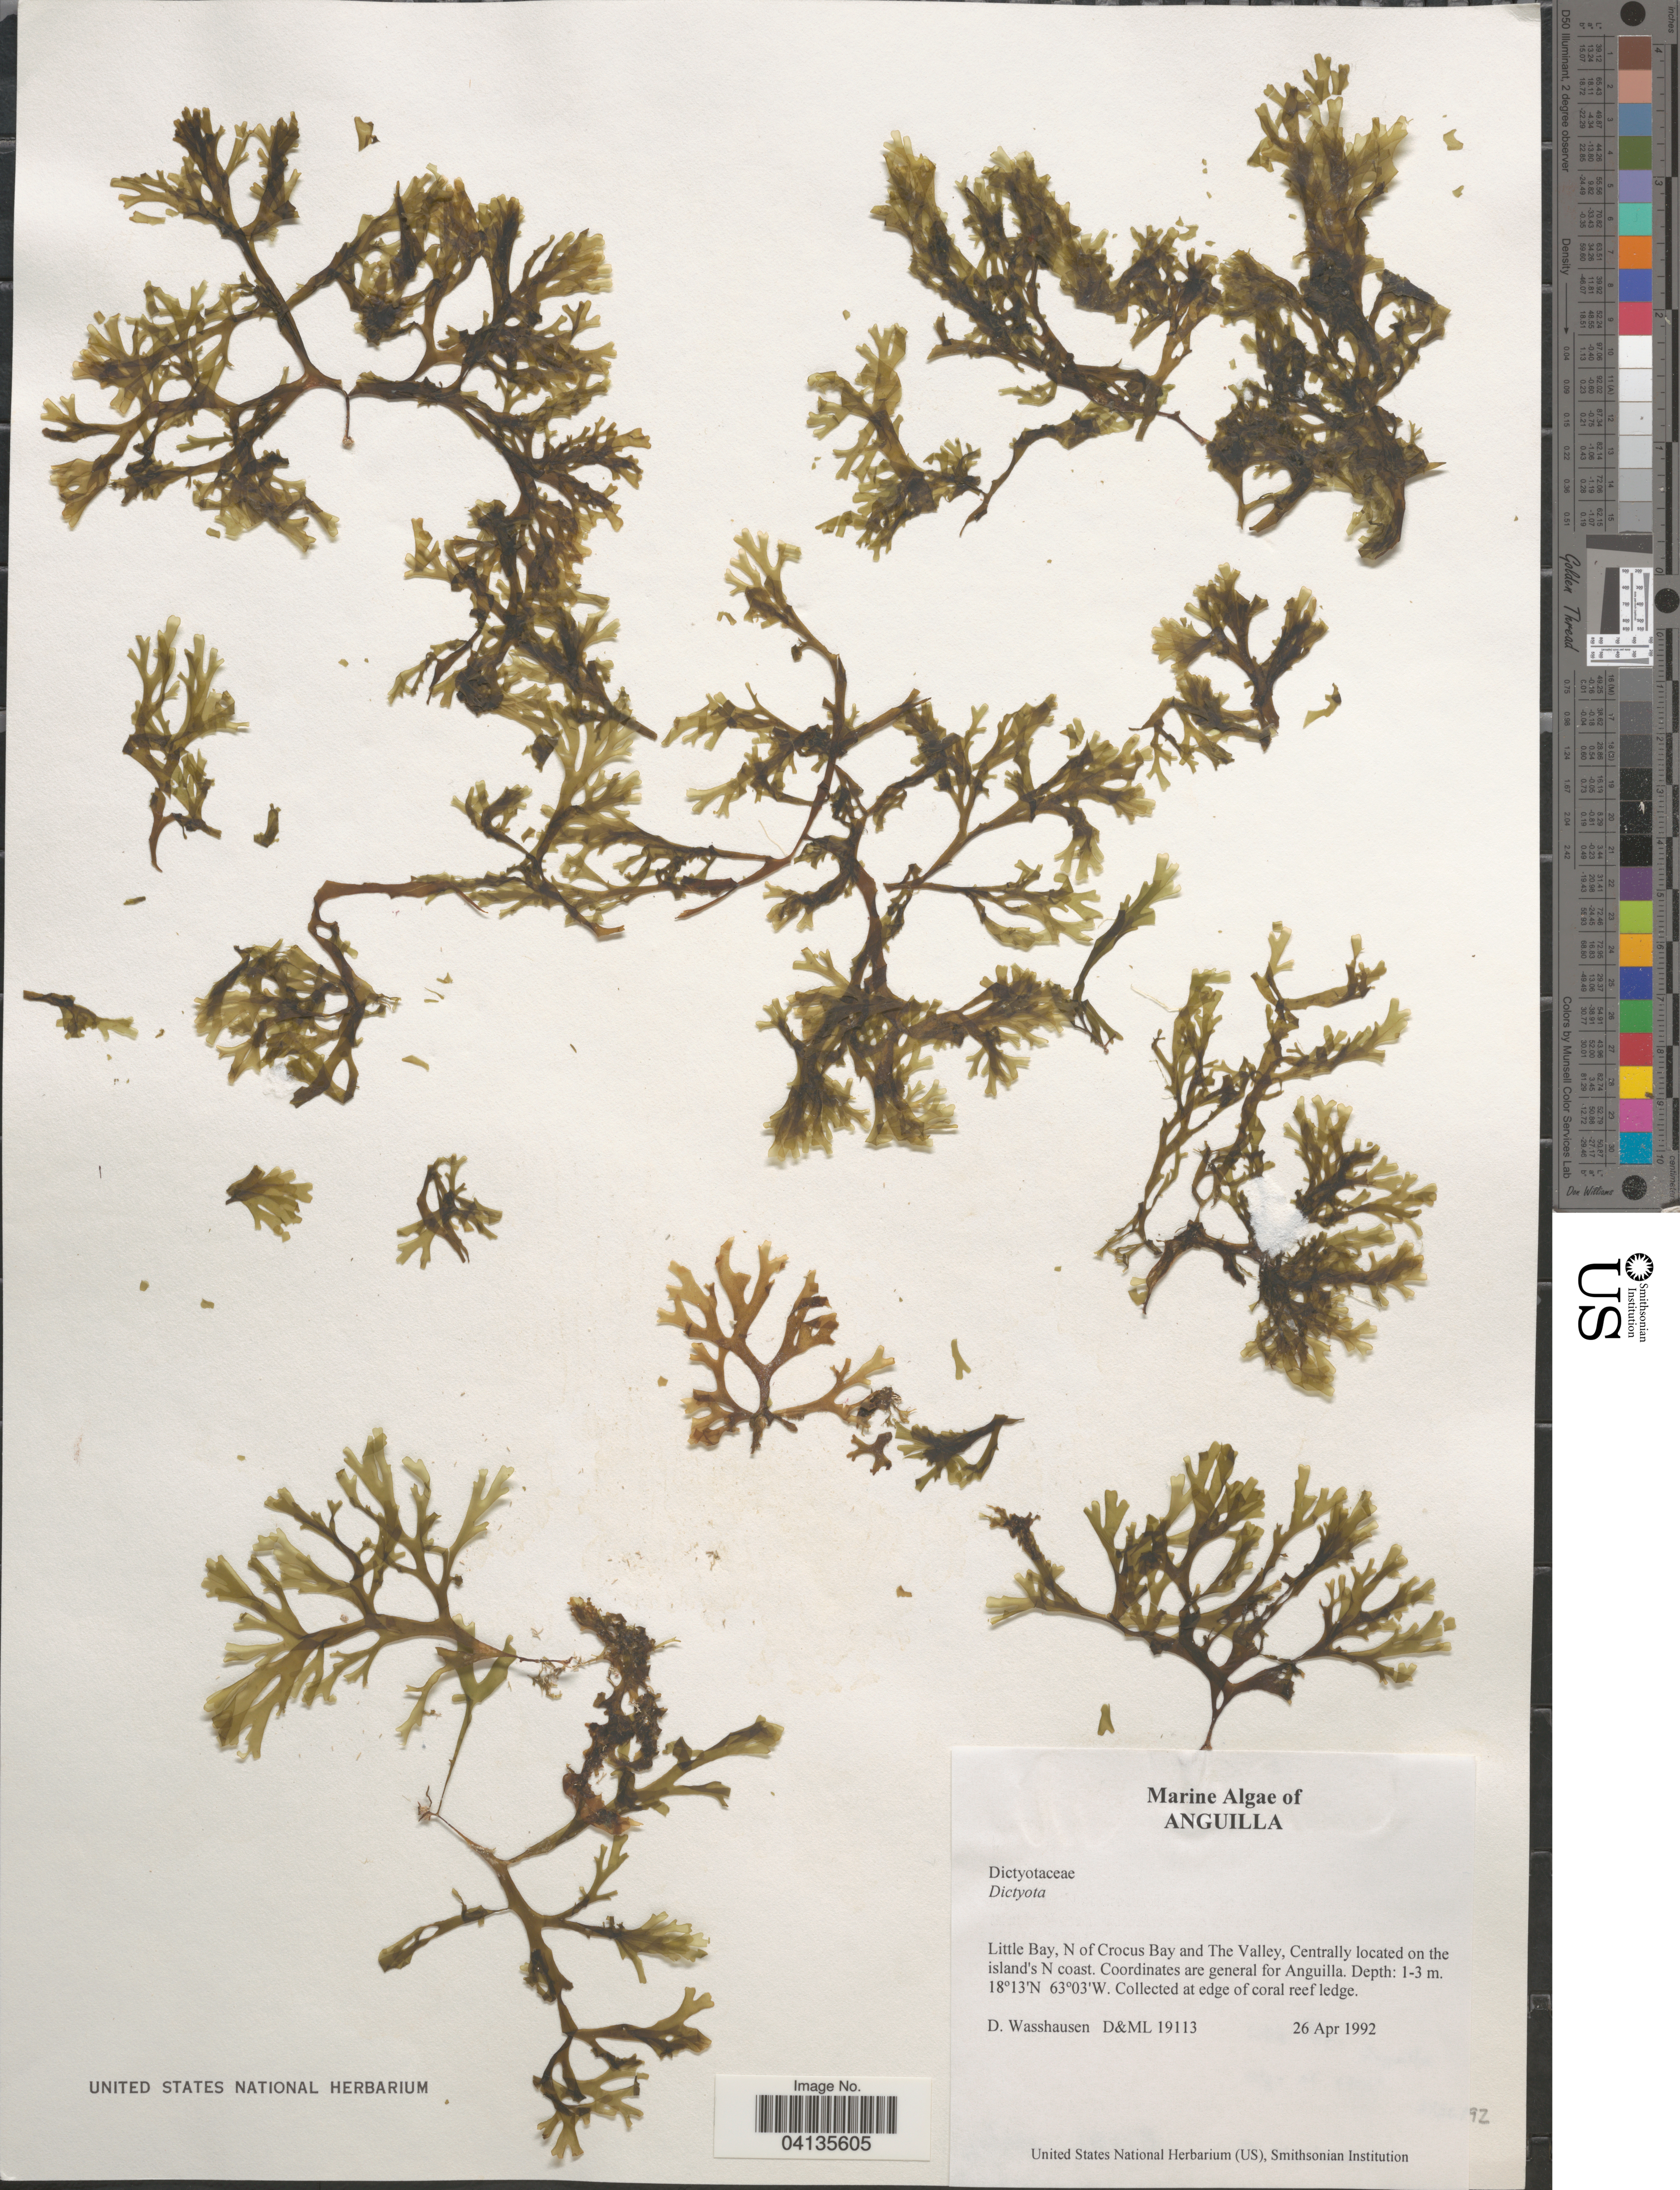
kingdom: Chromista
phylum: Ochrophyta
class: Phaeophyceae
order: Dictyotales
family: Dictyotaceae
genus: Dictyota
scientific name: Dictyota sp.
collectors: D. C. Wasshausen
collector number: D&ML19113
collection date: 1992-04-26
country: Anguilla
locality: Little Bay, N of Crocus Bay and The Valley, Centrally located on the island's N coast. Coordinates are general for Anguila.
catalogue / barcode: US 238630